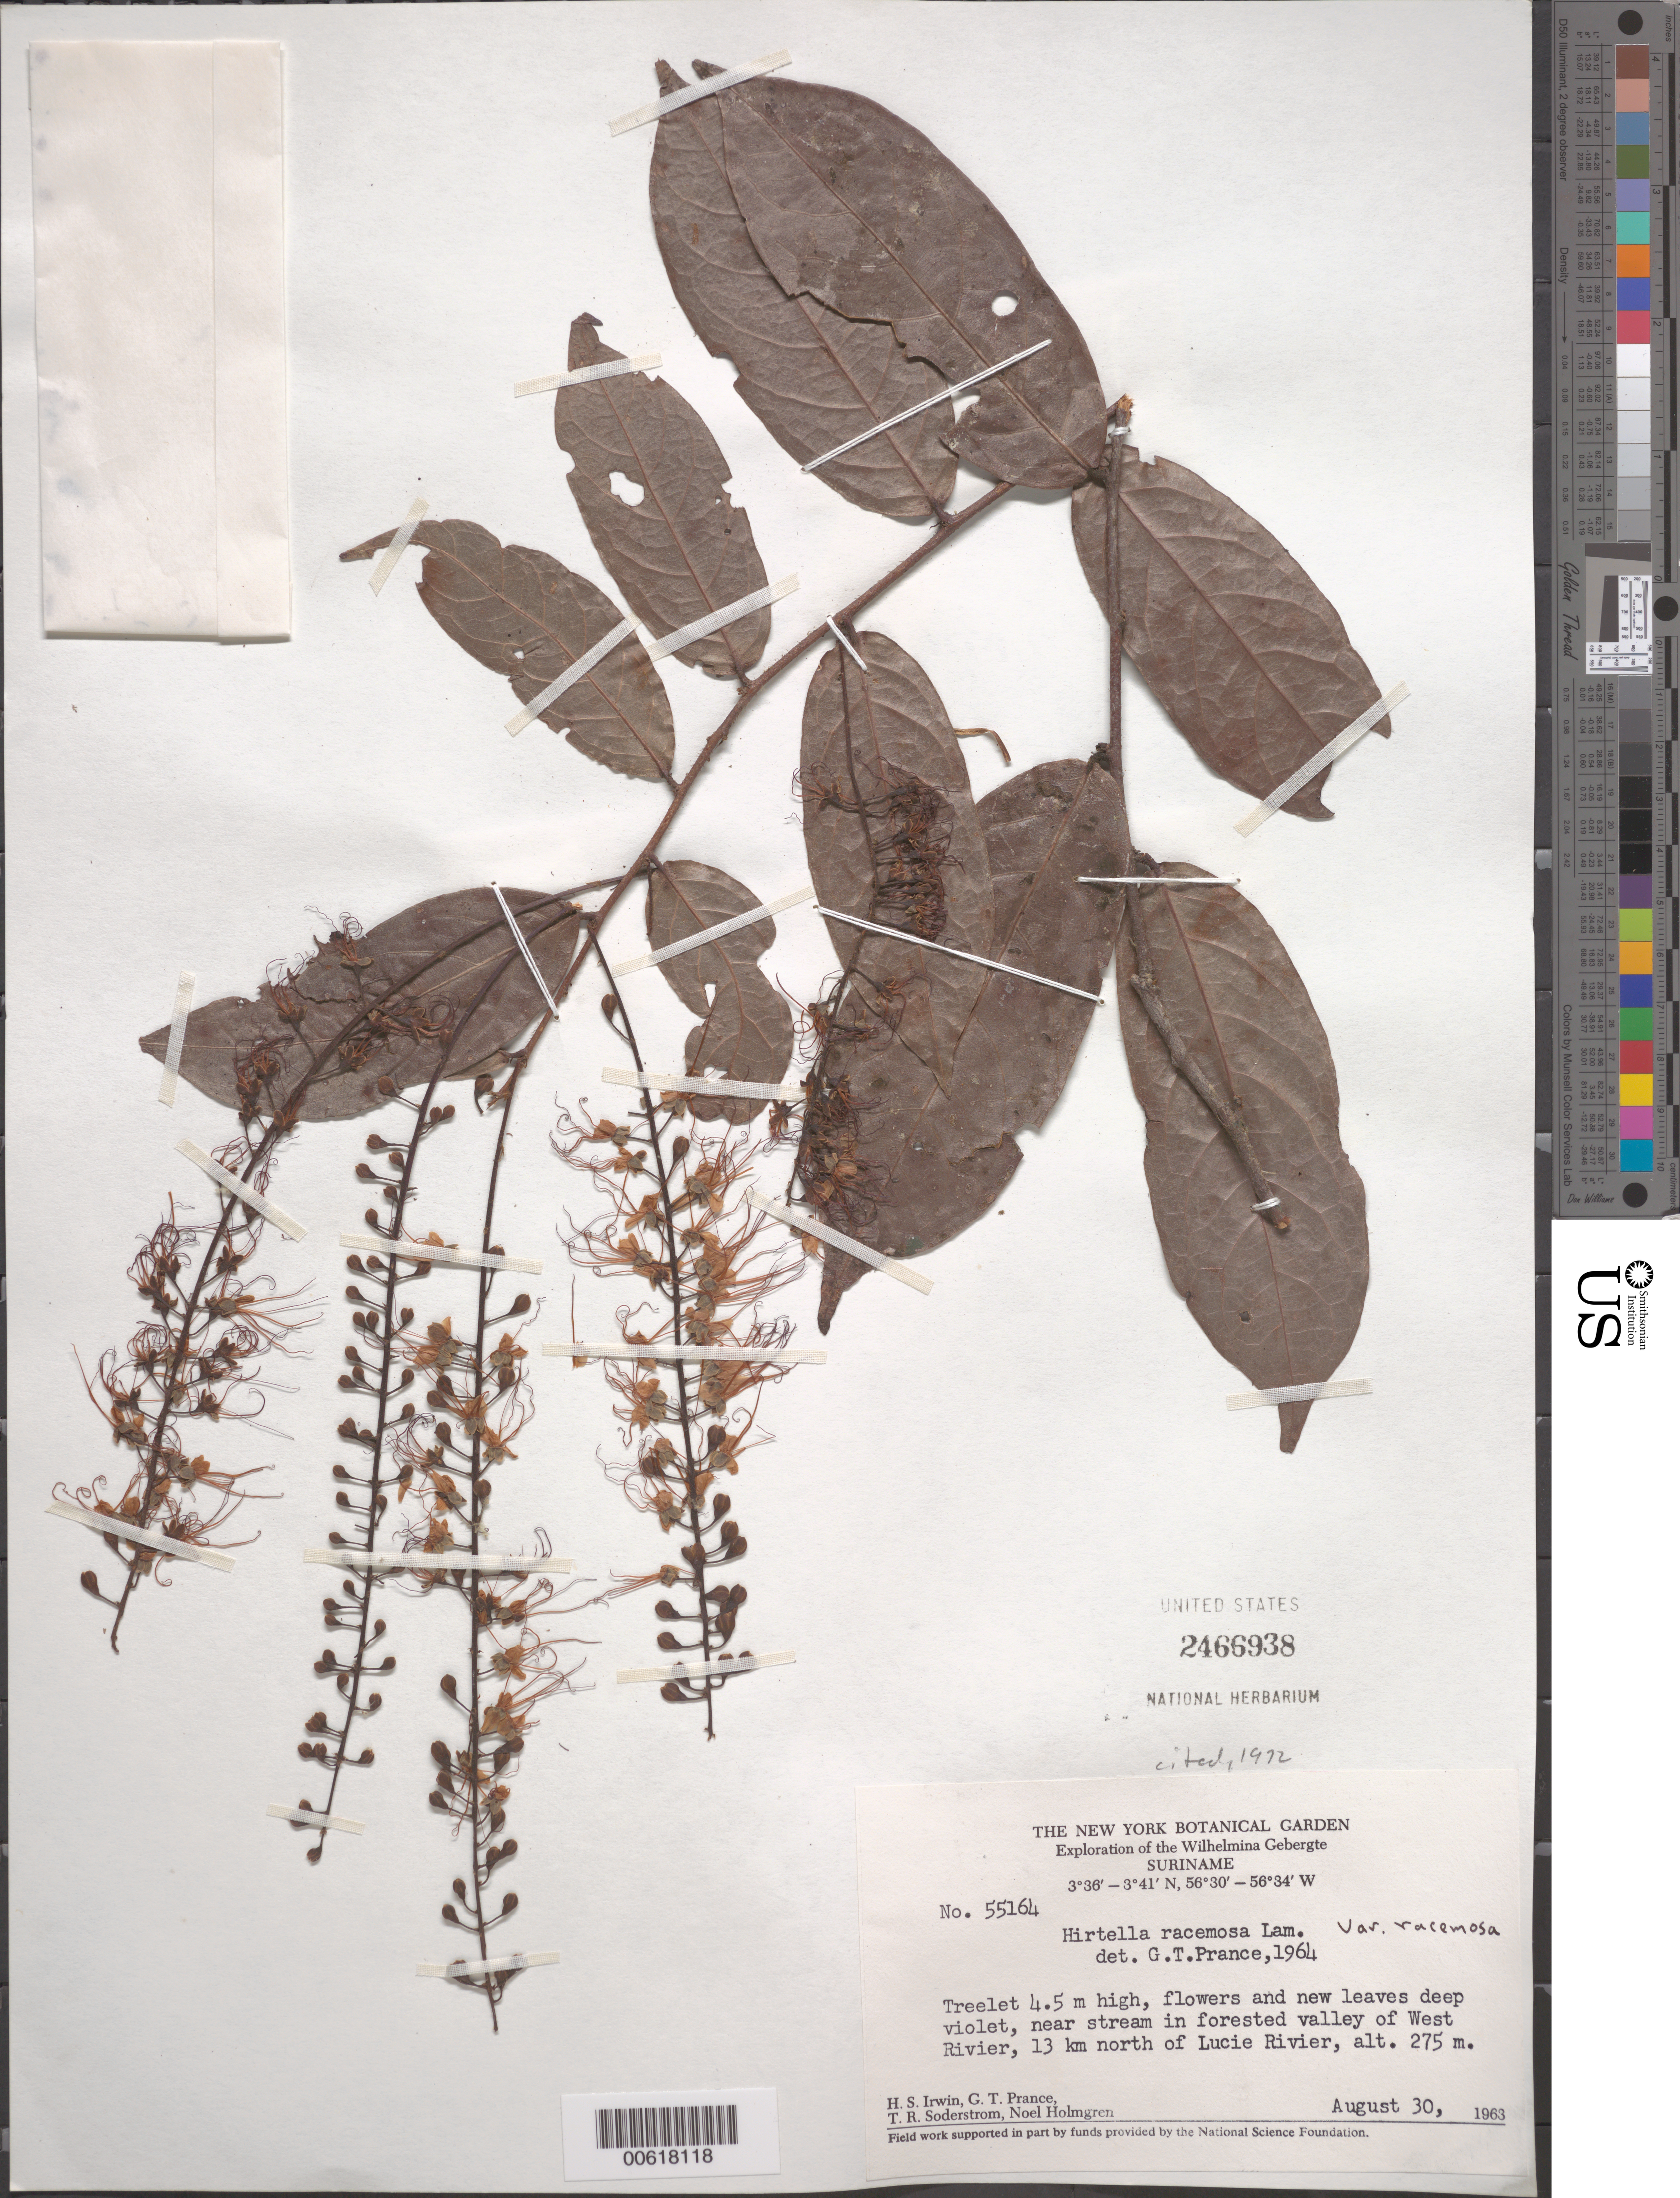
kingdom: Plantae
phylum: Tracheophyta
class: Magnoliopsida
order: Malpighiales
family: Chrysobalanaceae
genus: Hirtella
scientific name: Hirtella racemosa var. racemosa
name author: Lam.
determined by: Prance, G. T.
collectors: H. Irwin, G. T. Prance, T. R. Soderstrom & N. H. Holmgren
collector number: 55164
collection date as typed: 30-Aug-63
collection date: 1963-08-30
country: Suriname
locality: Wilhelminagebergte (Wilhelmina Mts.), West River, 13 km N of Lucie R.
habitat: Near stream in forested valley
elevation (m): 275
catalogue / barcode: US 2466938